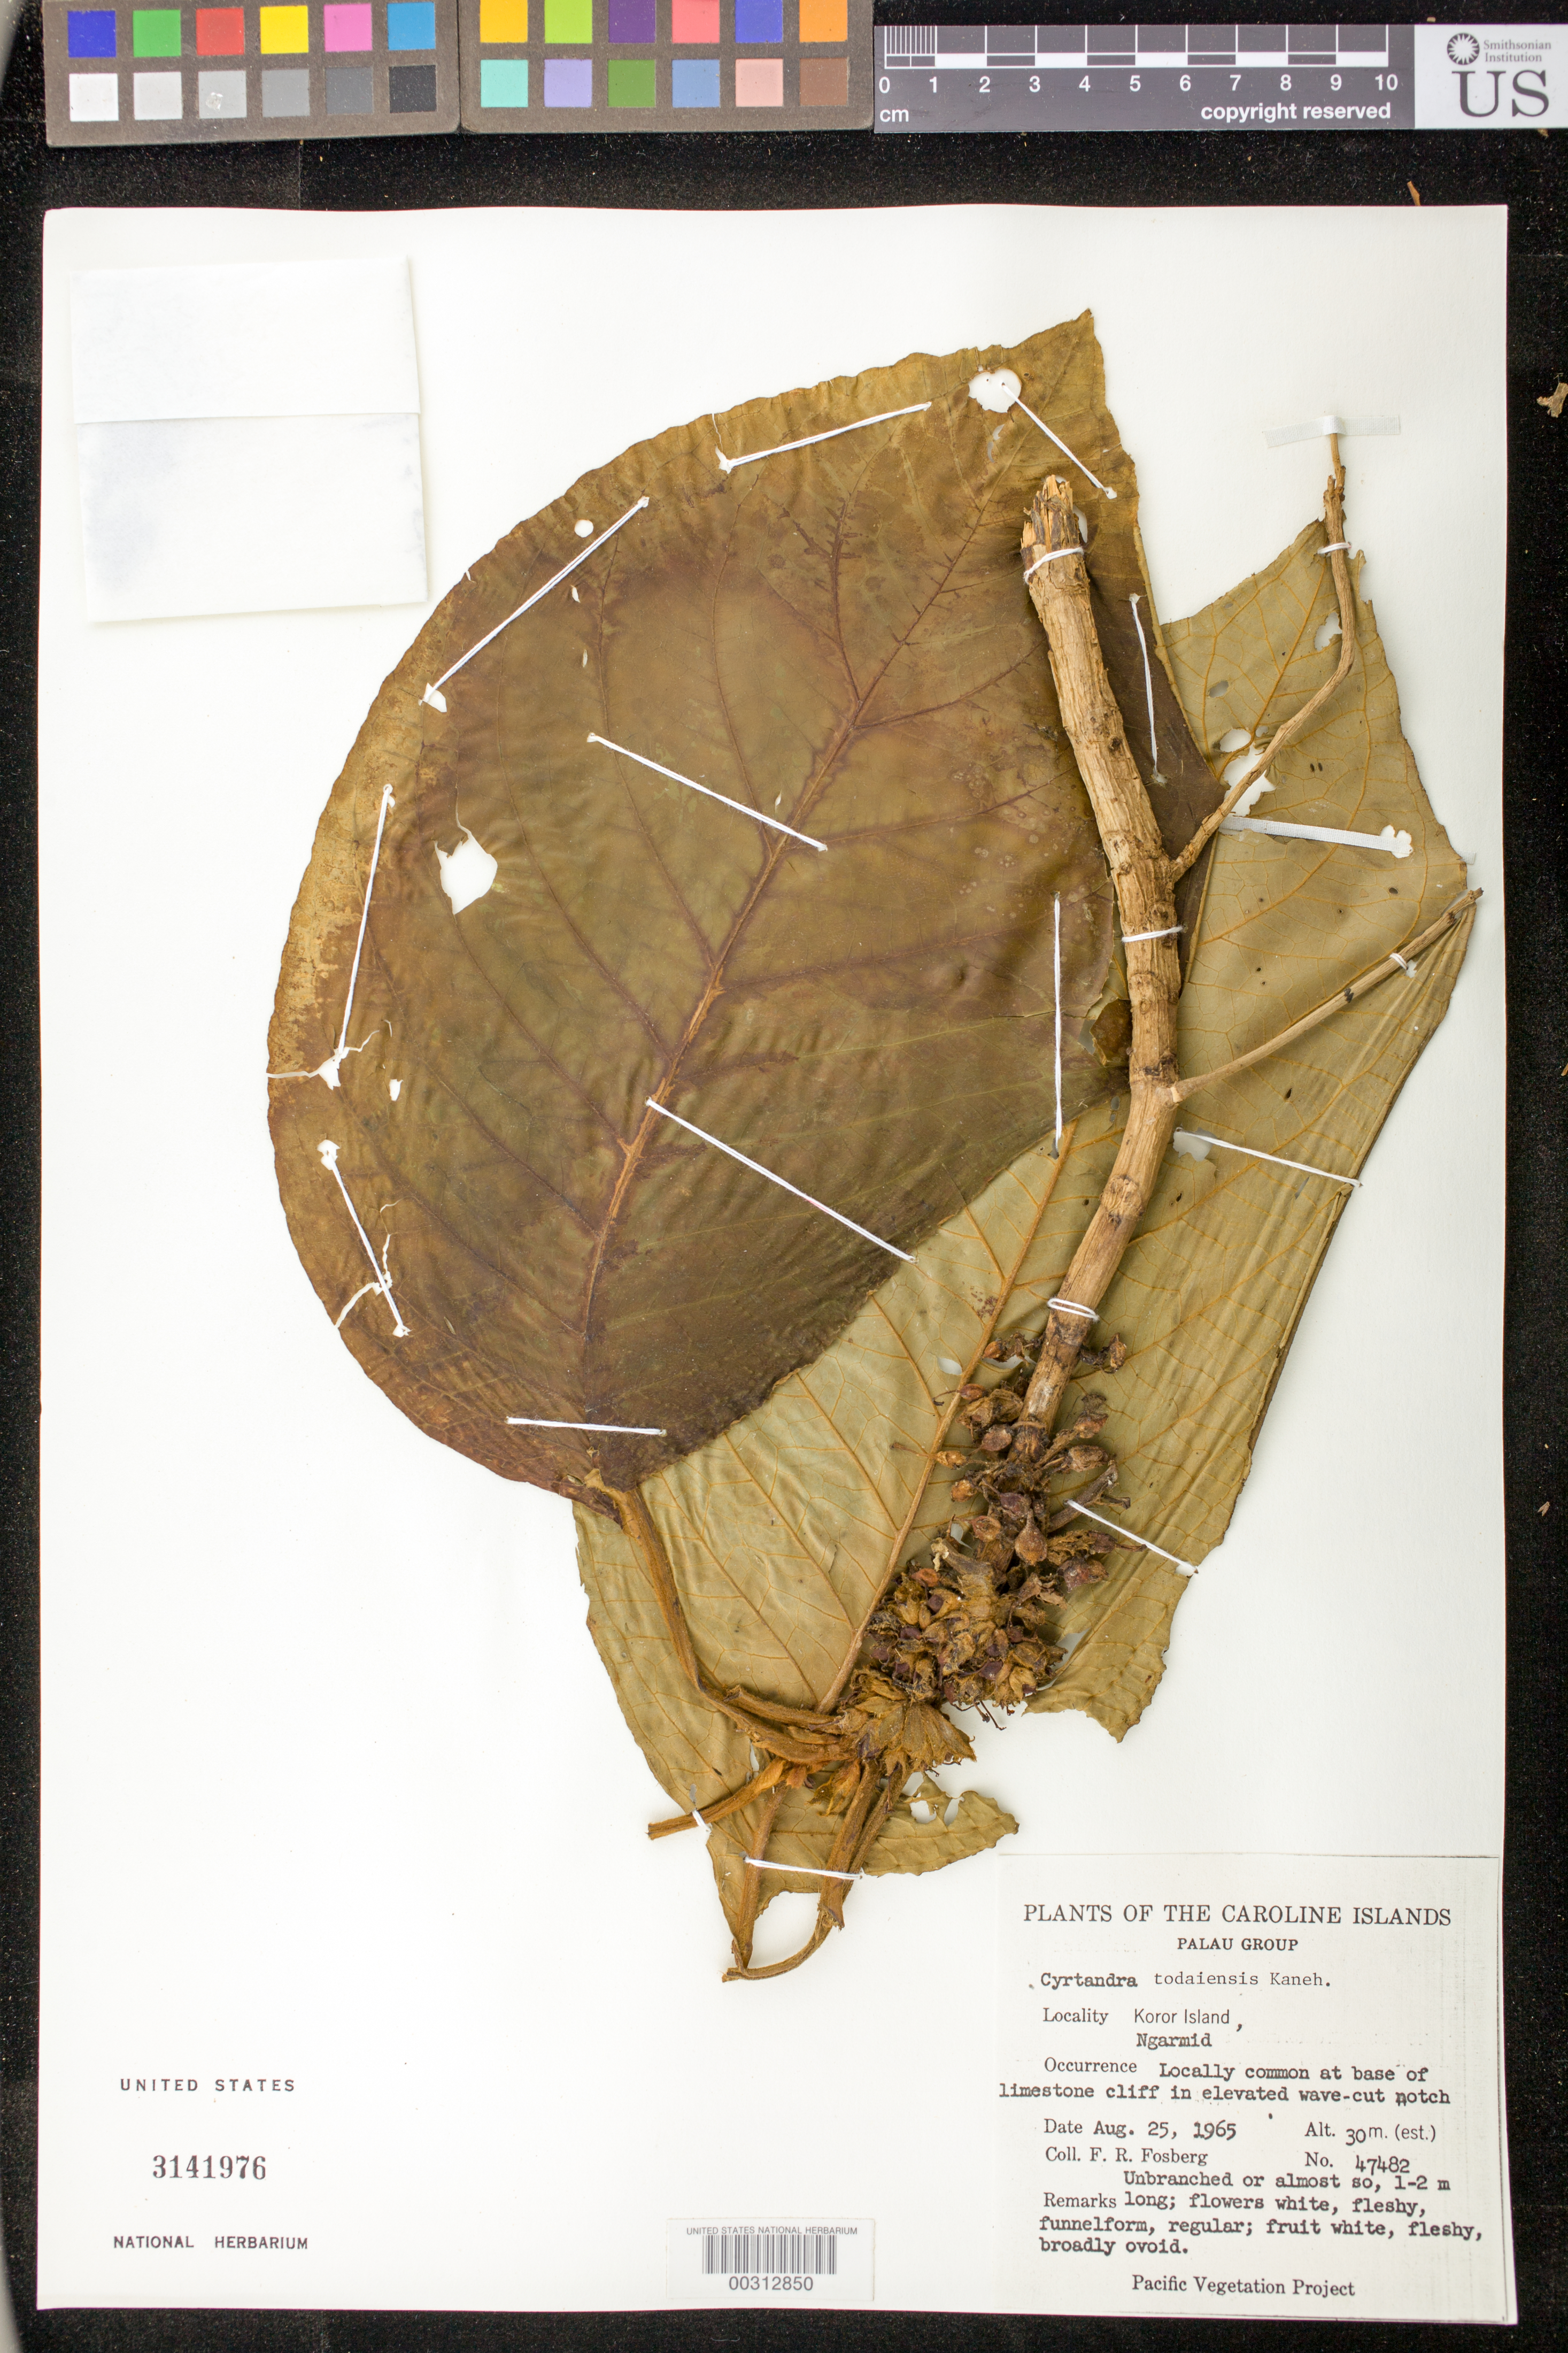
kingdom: Plantae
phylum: Tracheophyta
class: Magnoliopsida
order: Lamiales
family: Gesneriaceae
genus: Cyrtandra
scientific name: Cyrtandra todaiensis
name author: Kaneh.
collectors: F. R. Fosberg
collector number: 47482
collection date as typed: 25 Aug 1965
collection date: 1965-08-25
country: Palau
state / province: Koror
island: Oreor [Koror] I.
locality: Ngarmid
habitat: At base of limestone cliff in elevated wave cut notch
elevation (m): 30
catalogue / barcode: US 3141976